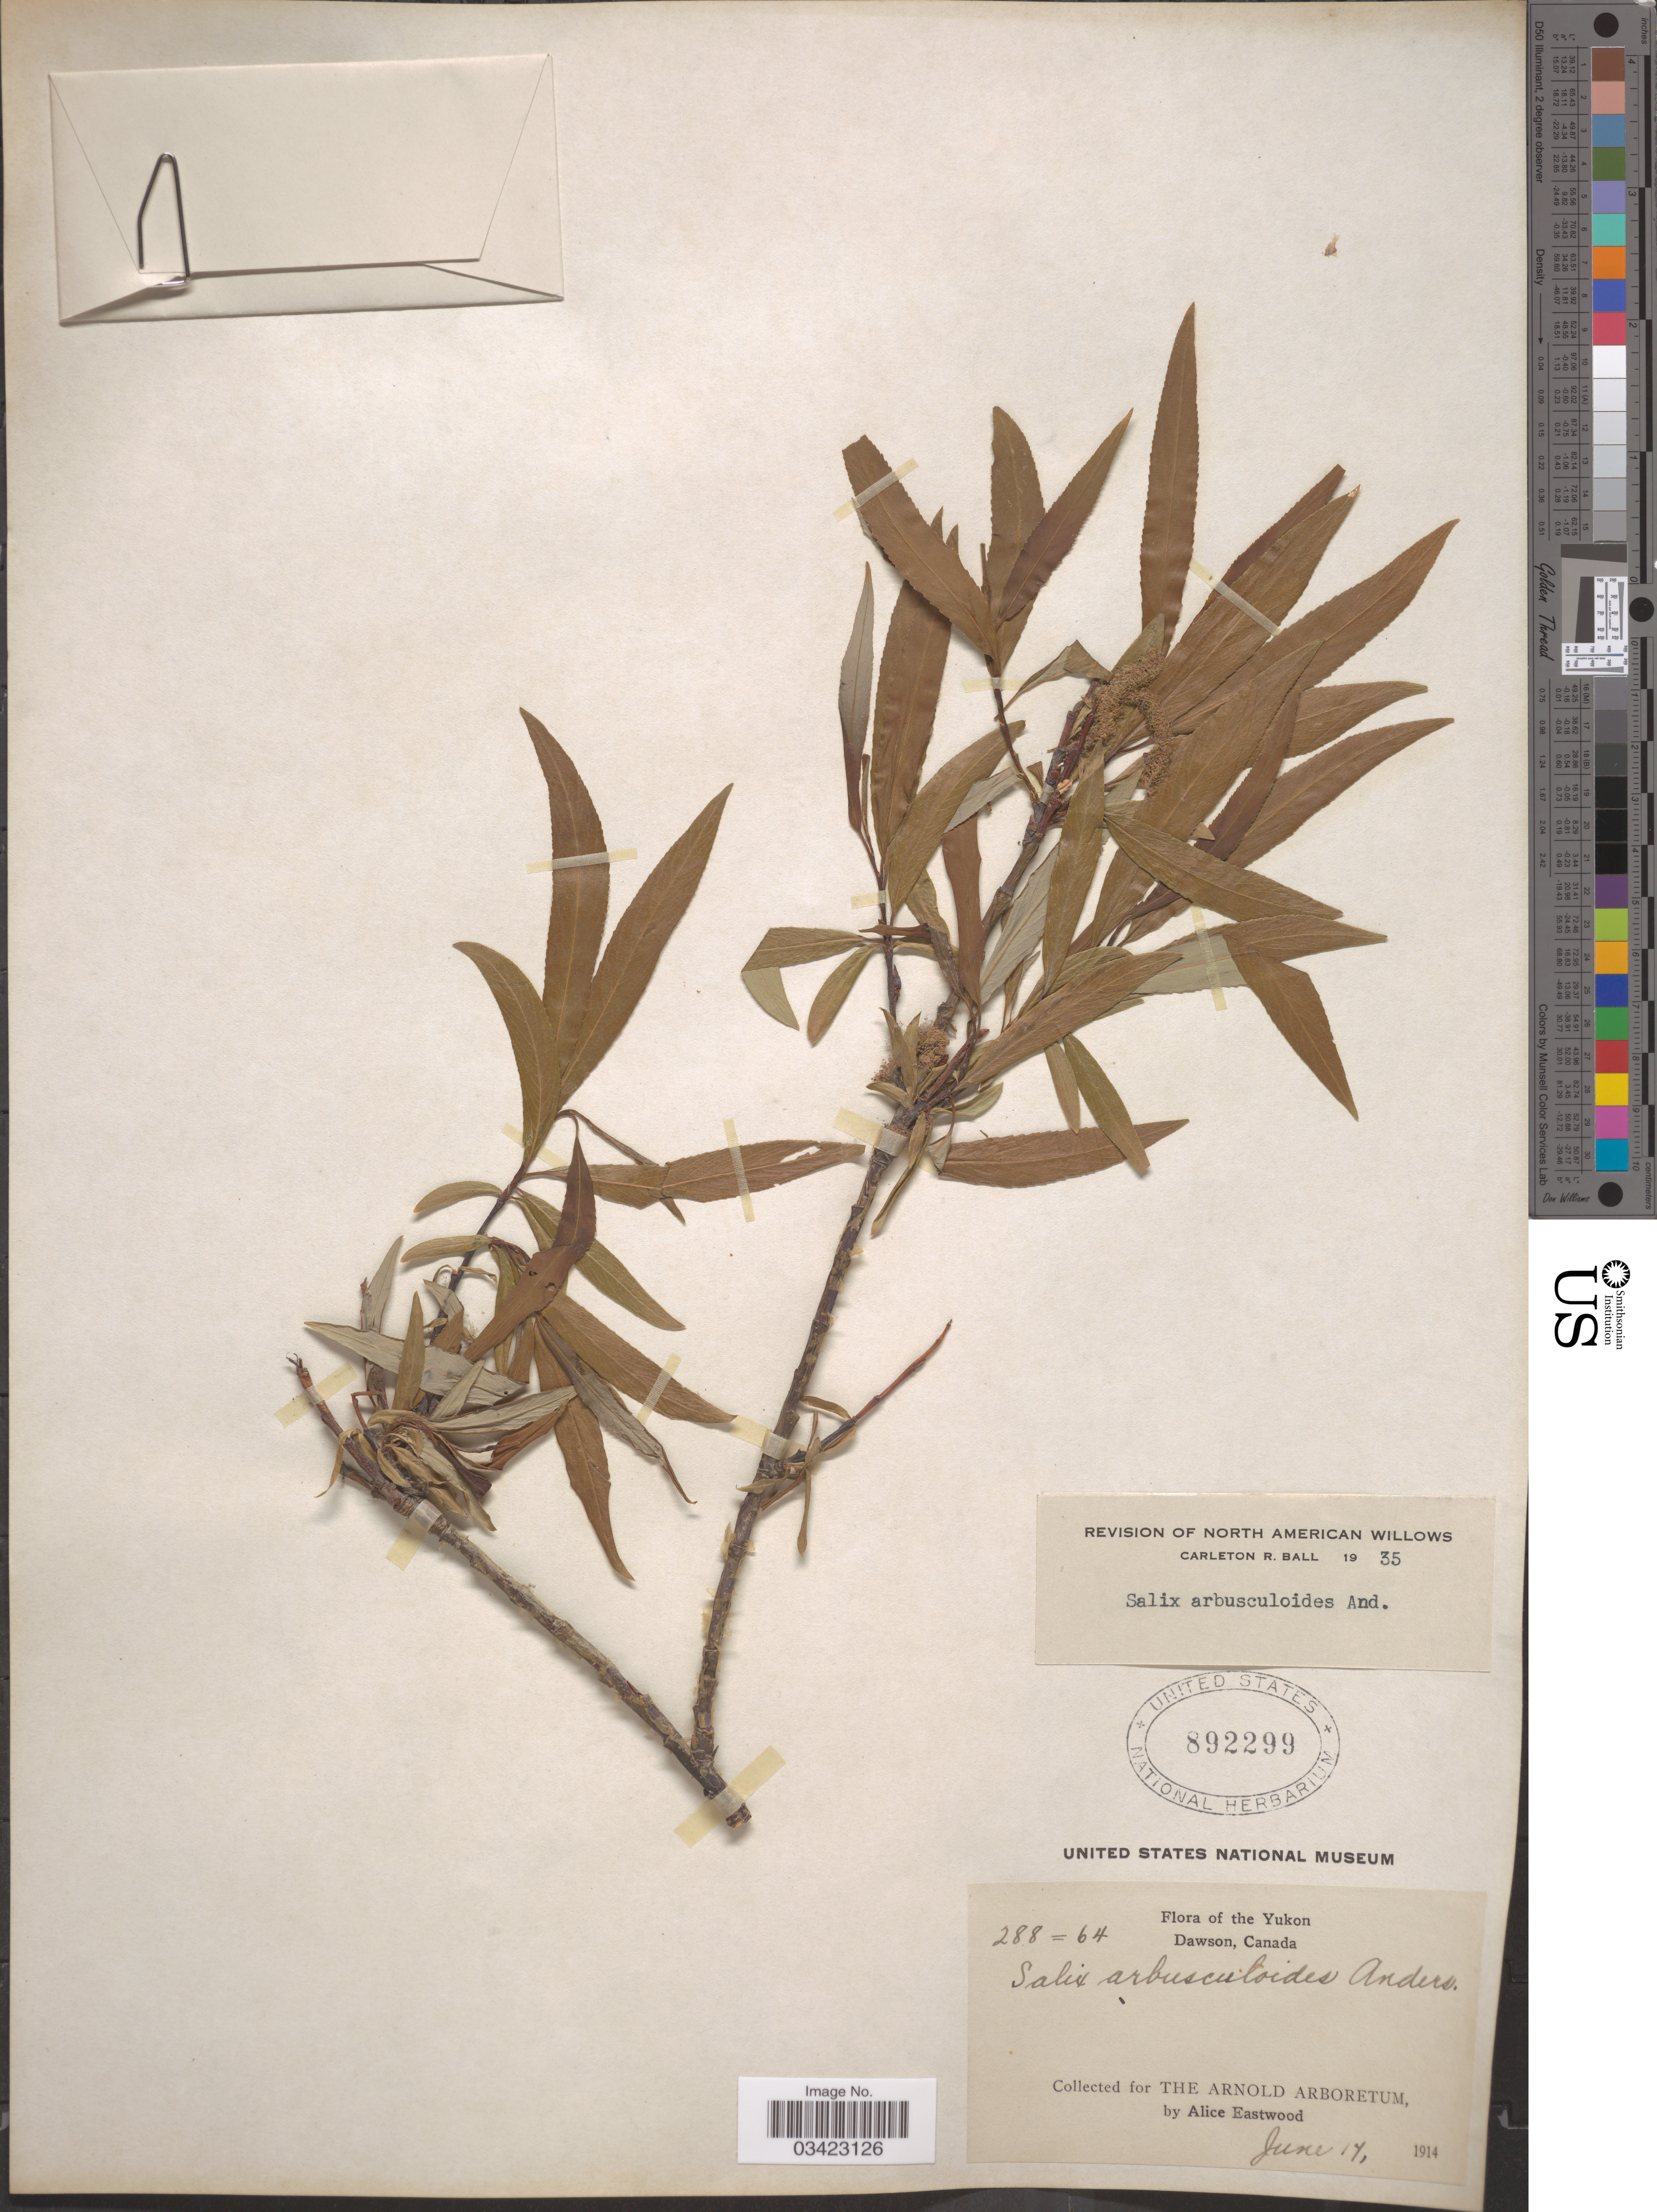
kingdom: Plantae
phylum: Tracheophyta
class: Magnoliopsida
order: Malpighiales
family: Salicaceae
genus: Salix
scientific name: Salix arbusculoides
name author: Andersson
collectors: A. Eastwood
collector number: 288=64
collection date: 1914-06-17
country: Canada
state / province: Yukon Territory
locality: Yukon. Dawson.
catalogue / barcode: US 892299